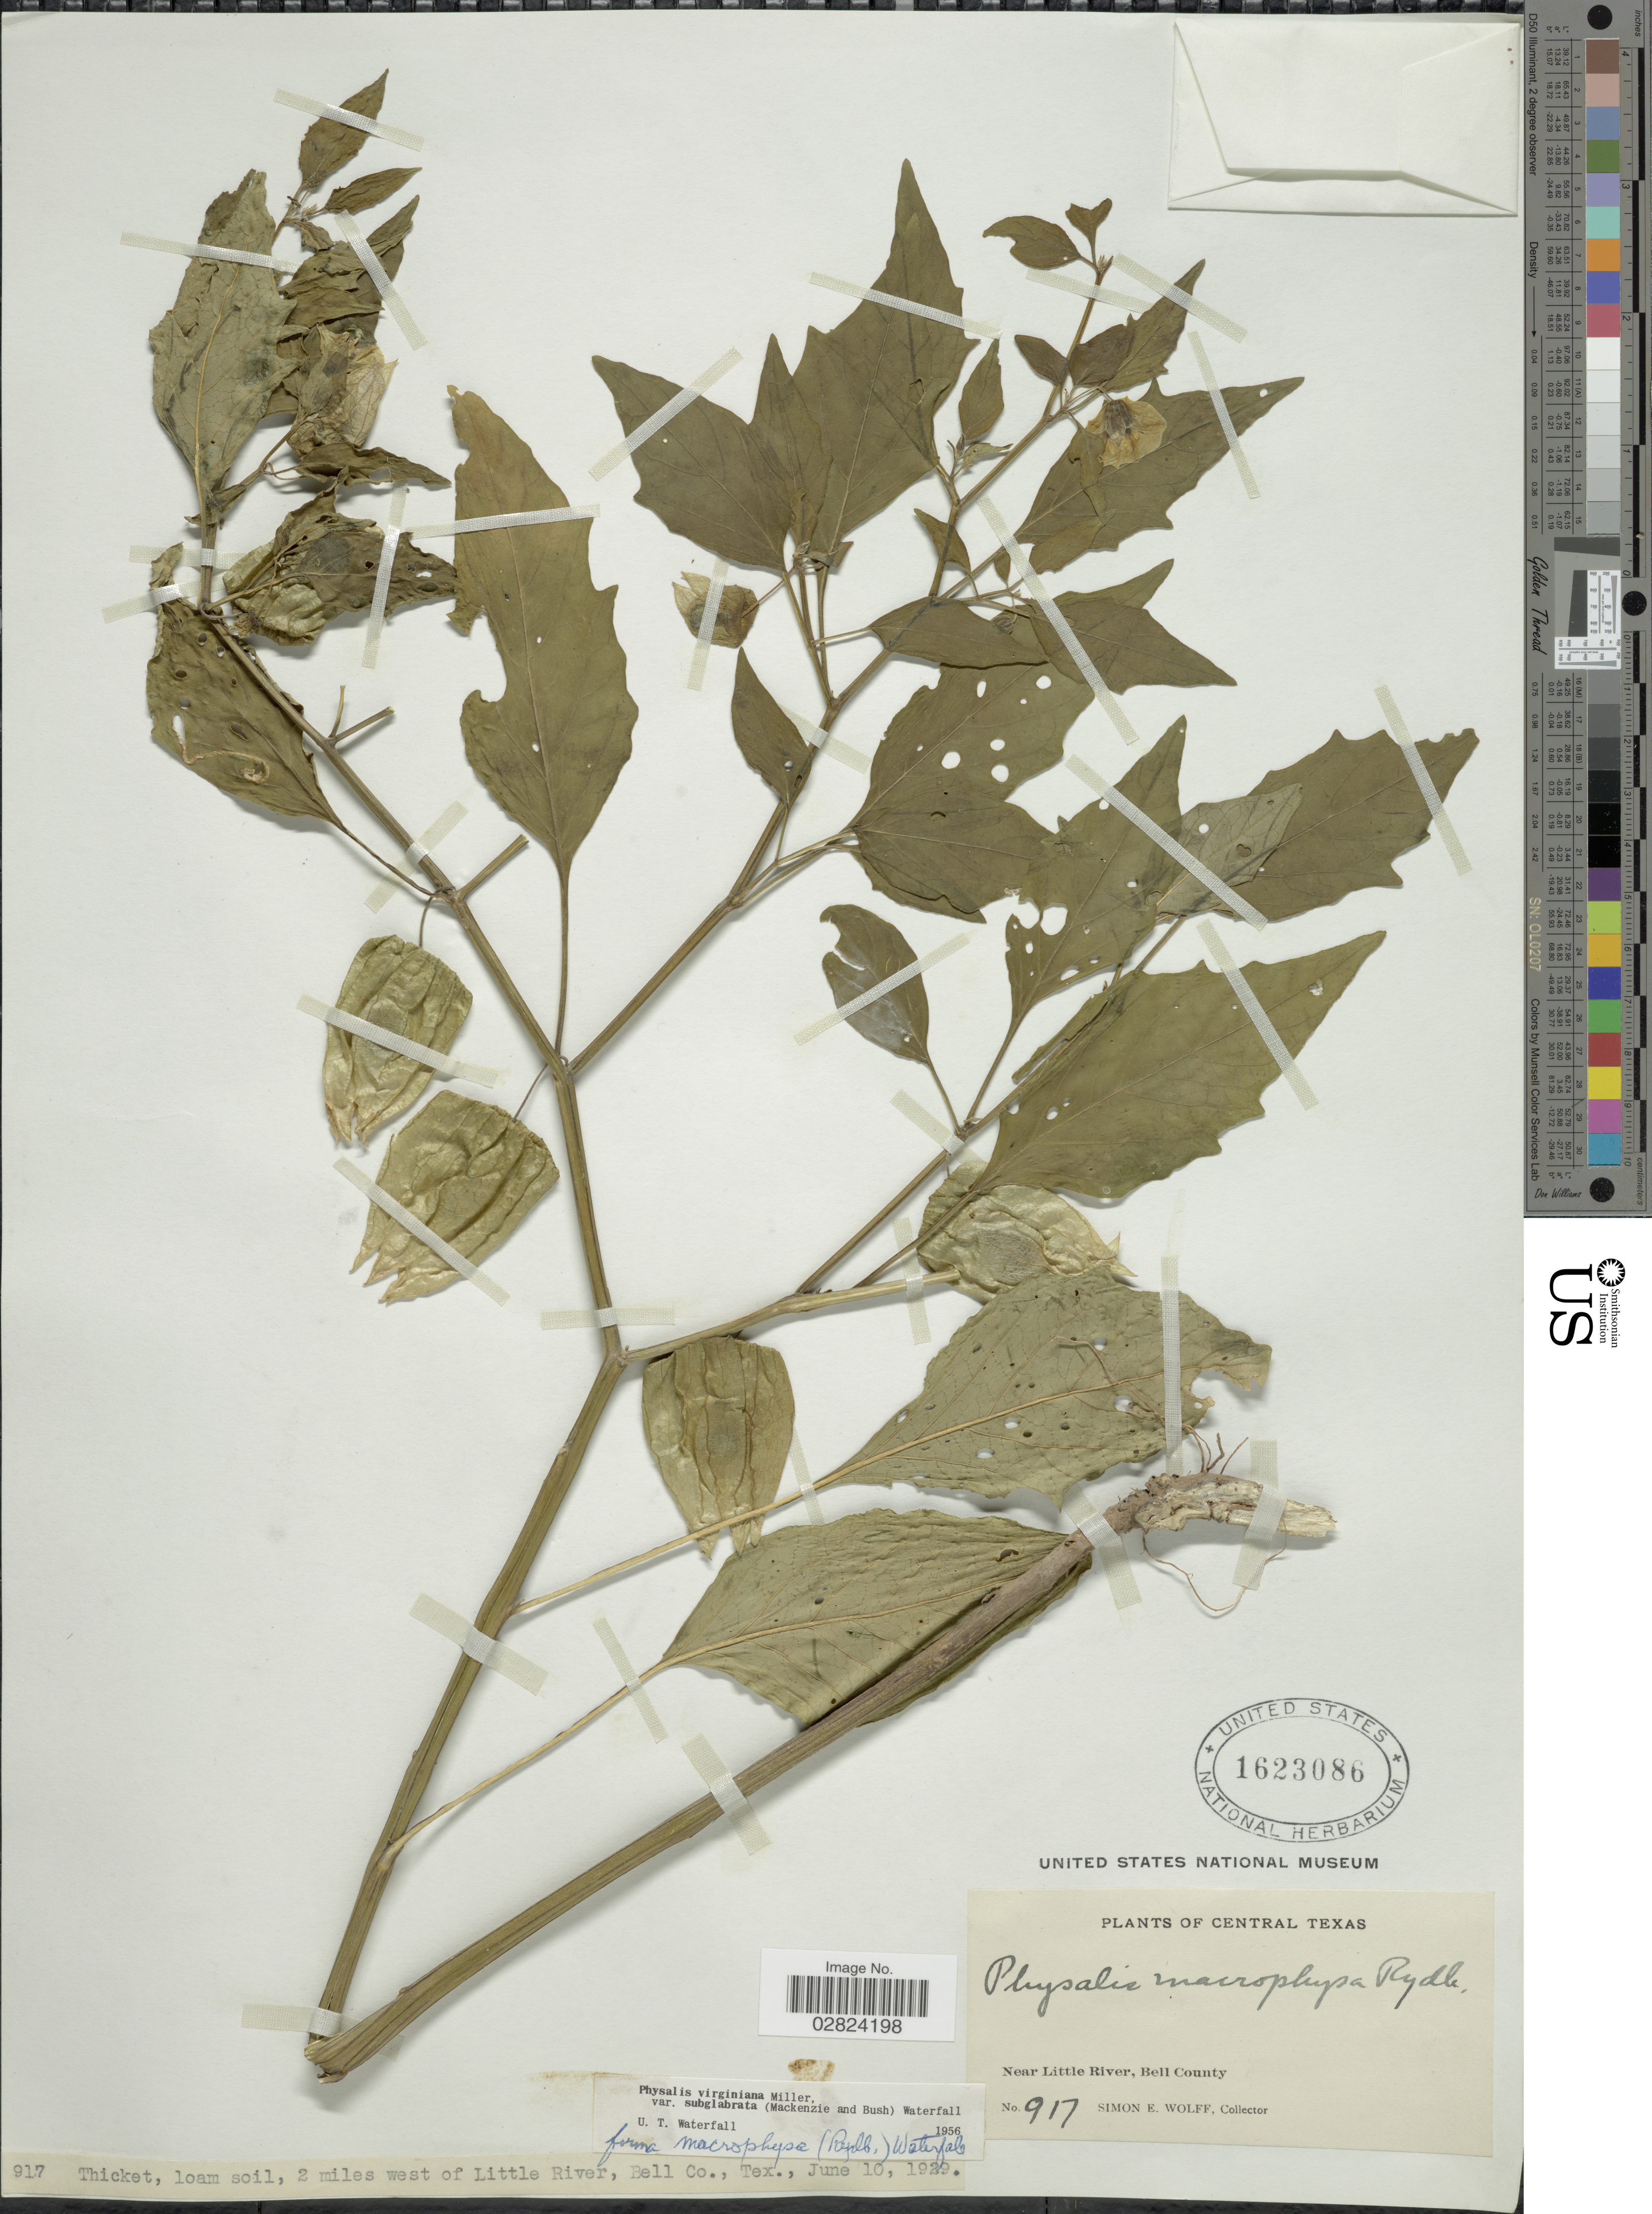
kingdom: Plantae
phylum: Tracheophyta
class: Magnoliopsida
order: Solanales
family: Solanaceae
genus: Physalis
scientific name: Physalis subglabrata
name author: Mack. & Bush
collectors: S. E. Wolff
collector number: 917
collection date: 1929-06-10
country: United States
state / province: Texas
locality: Central Texas. Near Little River, Bell County. 2 miles west of Little River.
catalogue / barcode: US 1623086